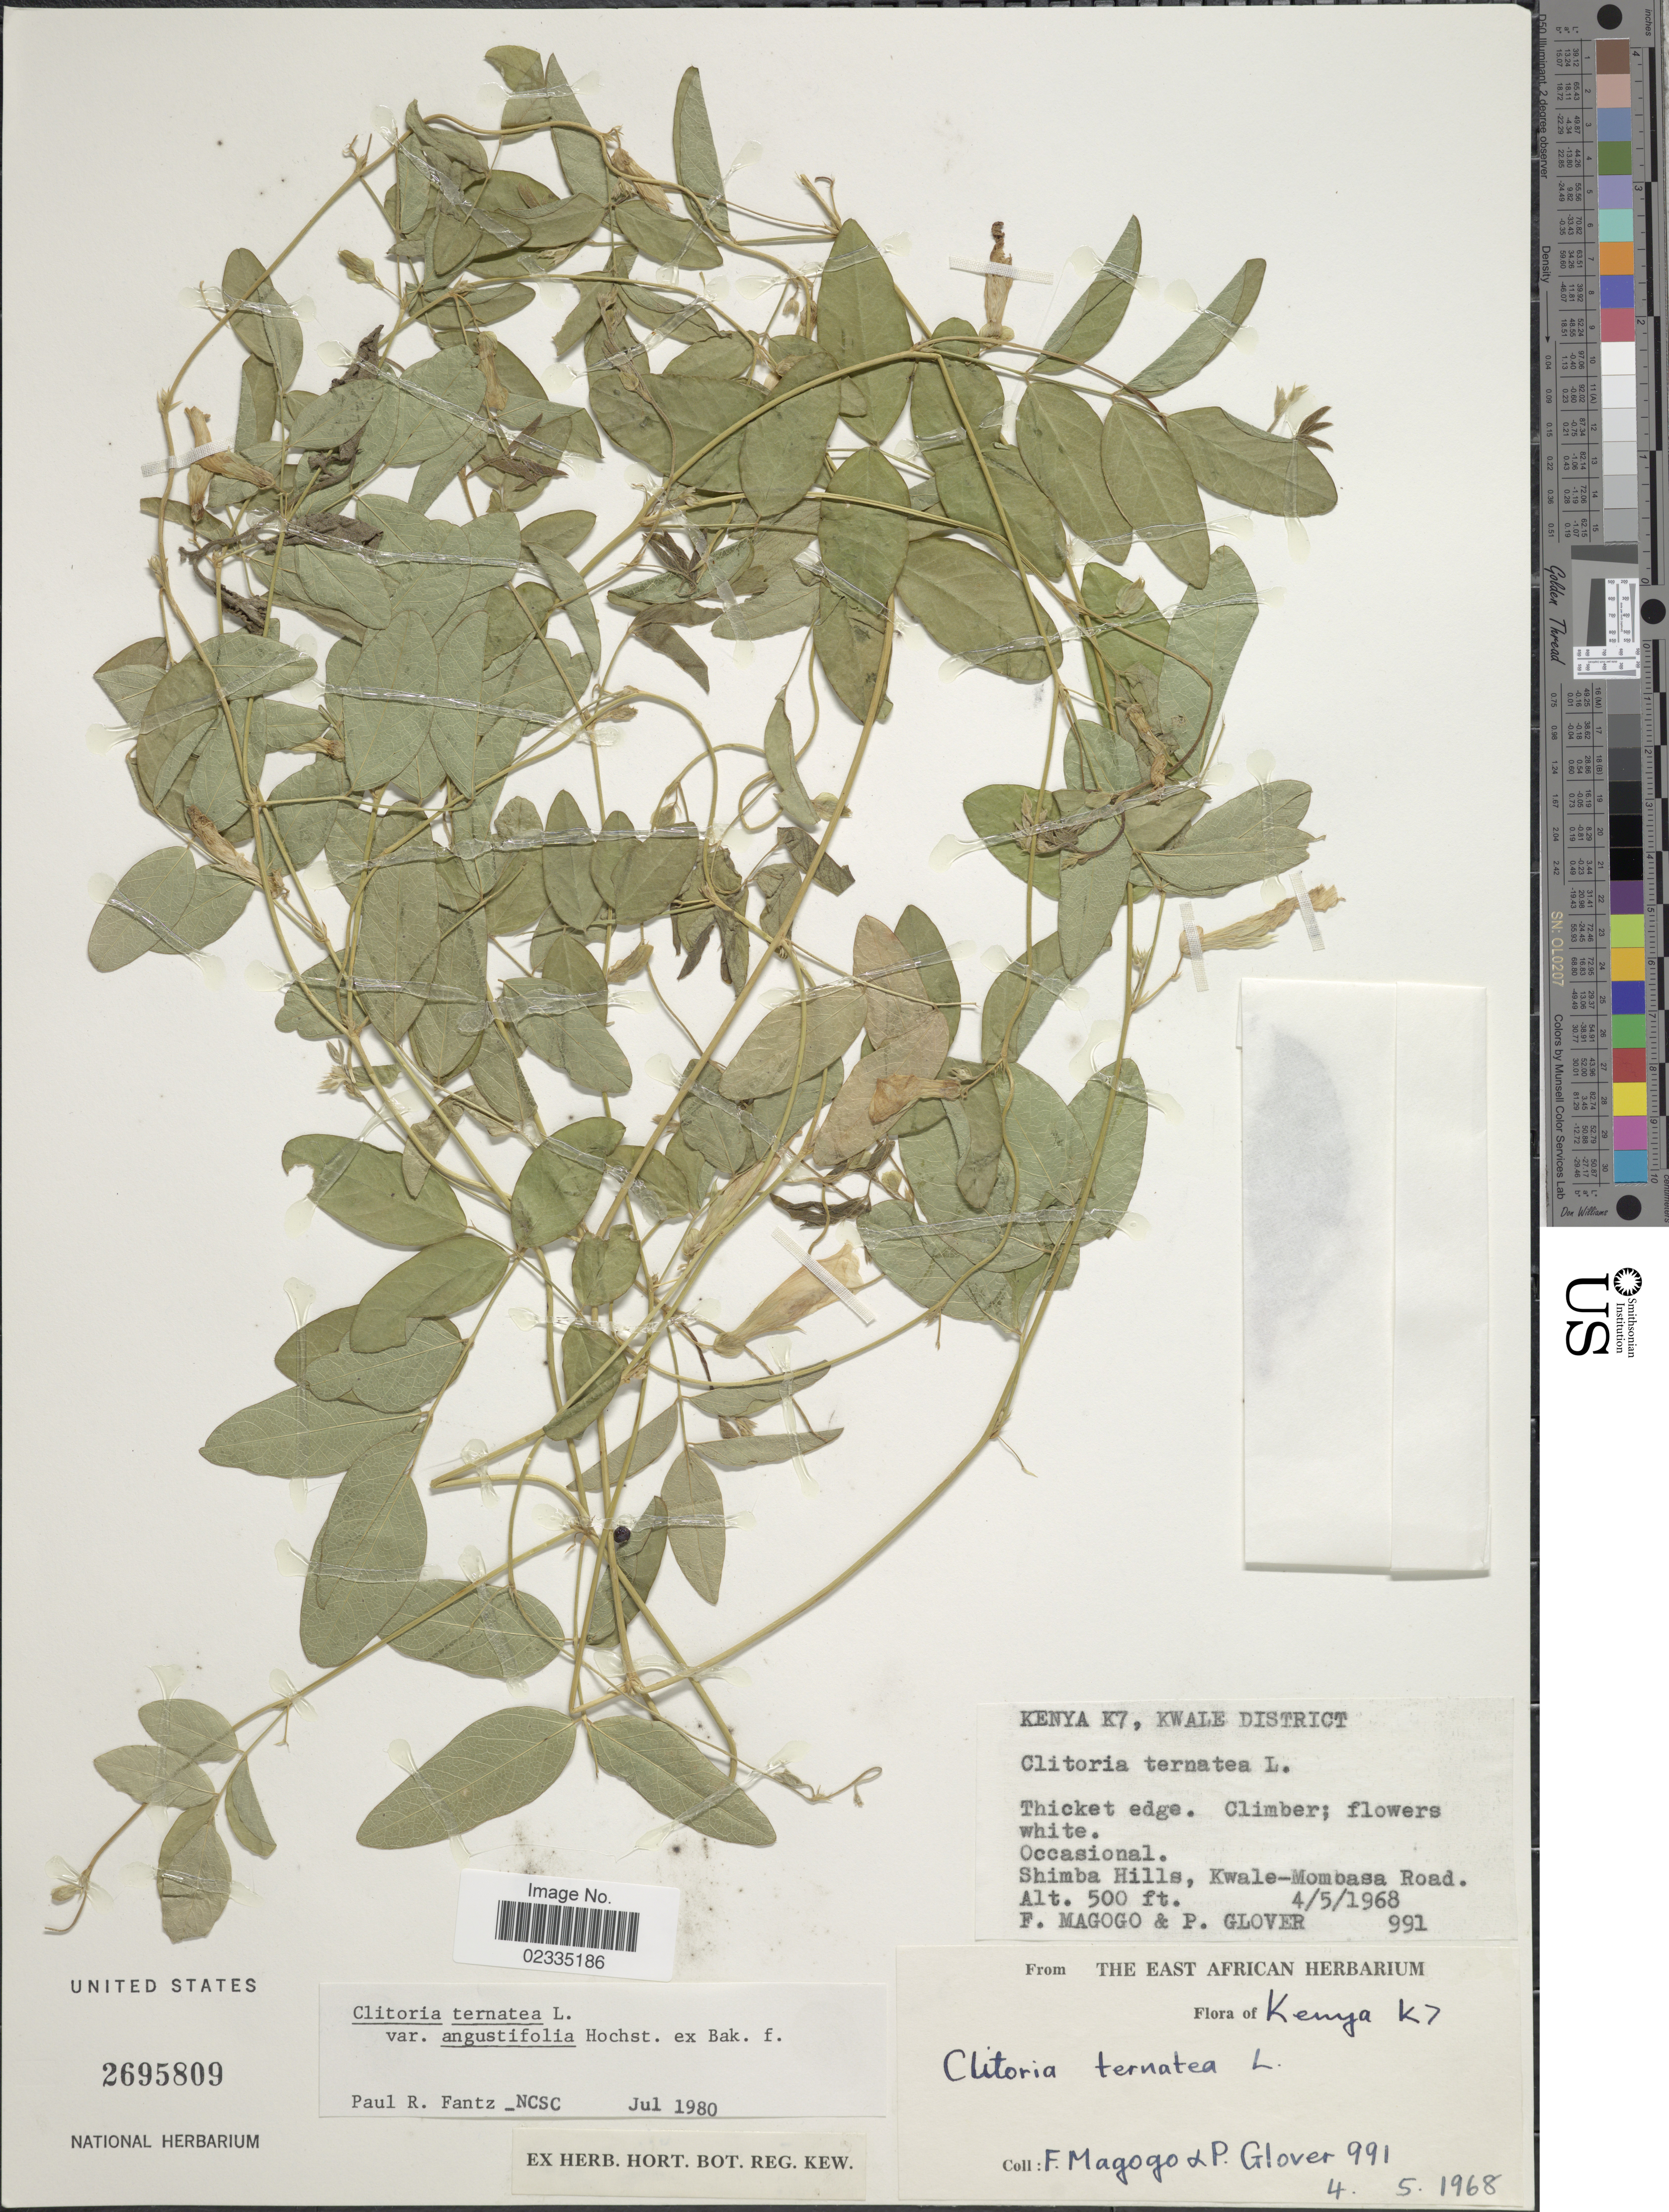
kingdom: Plantae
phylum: Tracheophyta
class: Magnoliopsida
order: Fabales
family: Fabaceae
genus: Clitoria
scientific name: Clitoria ternatea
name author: L.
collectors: F. Magogo & P. Glover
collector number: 991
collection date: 1968-05-04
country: Kenya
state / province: Kwale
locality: K7, Kwale District, Thicket edge, Occasional, Shimba Hills, Kwale-Mombasa Road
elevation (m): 152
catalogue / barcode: US 2695809